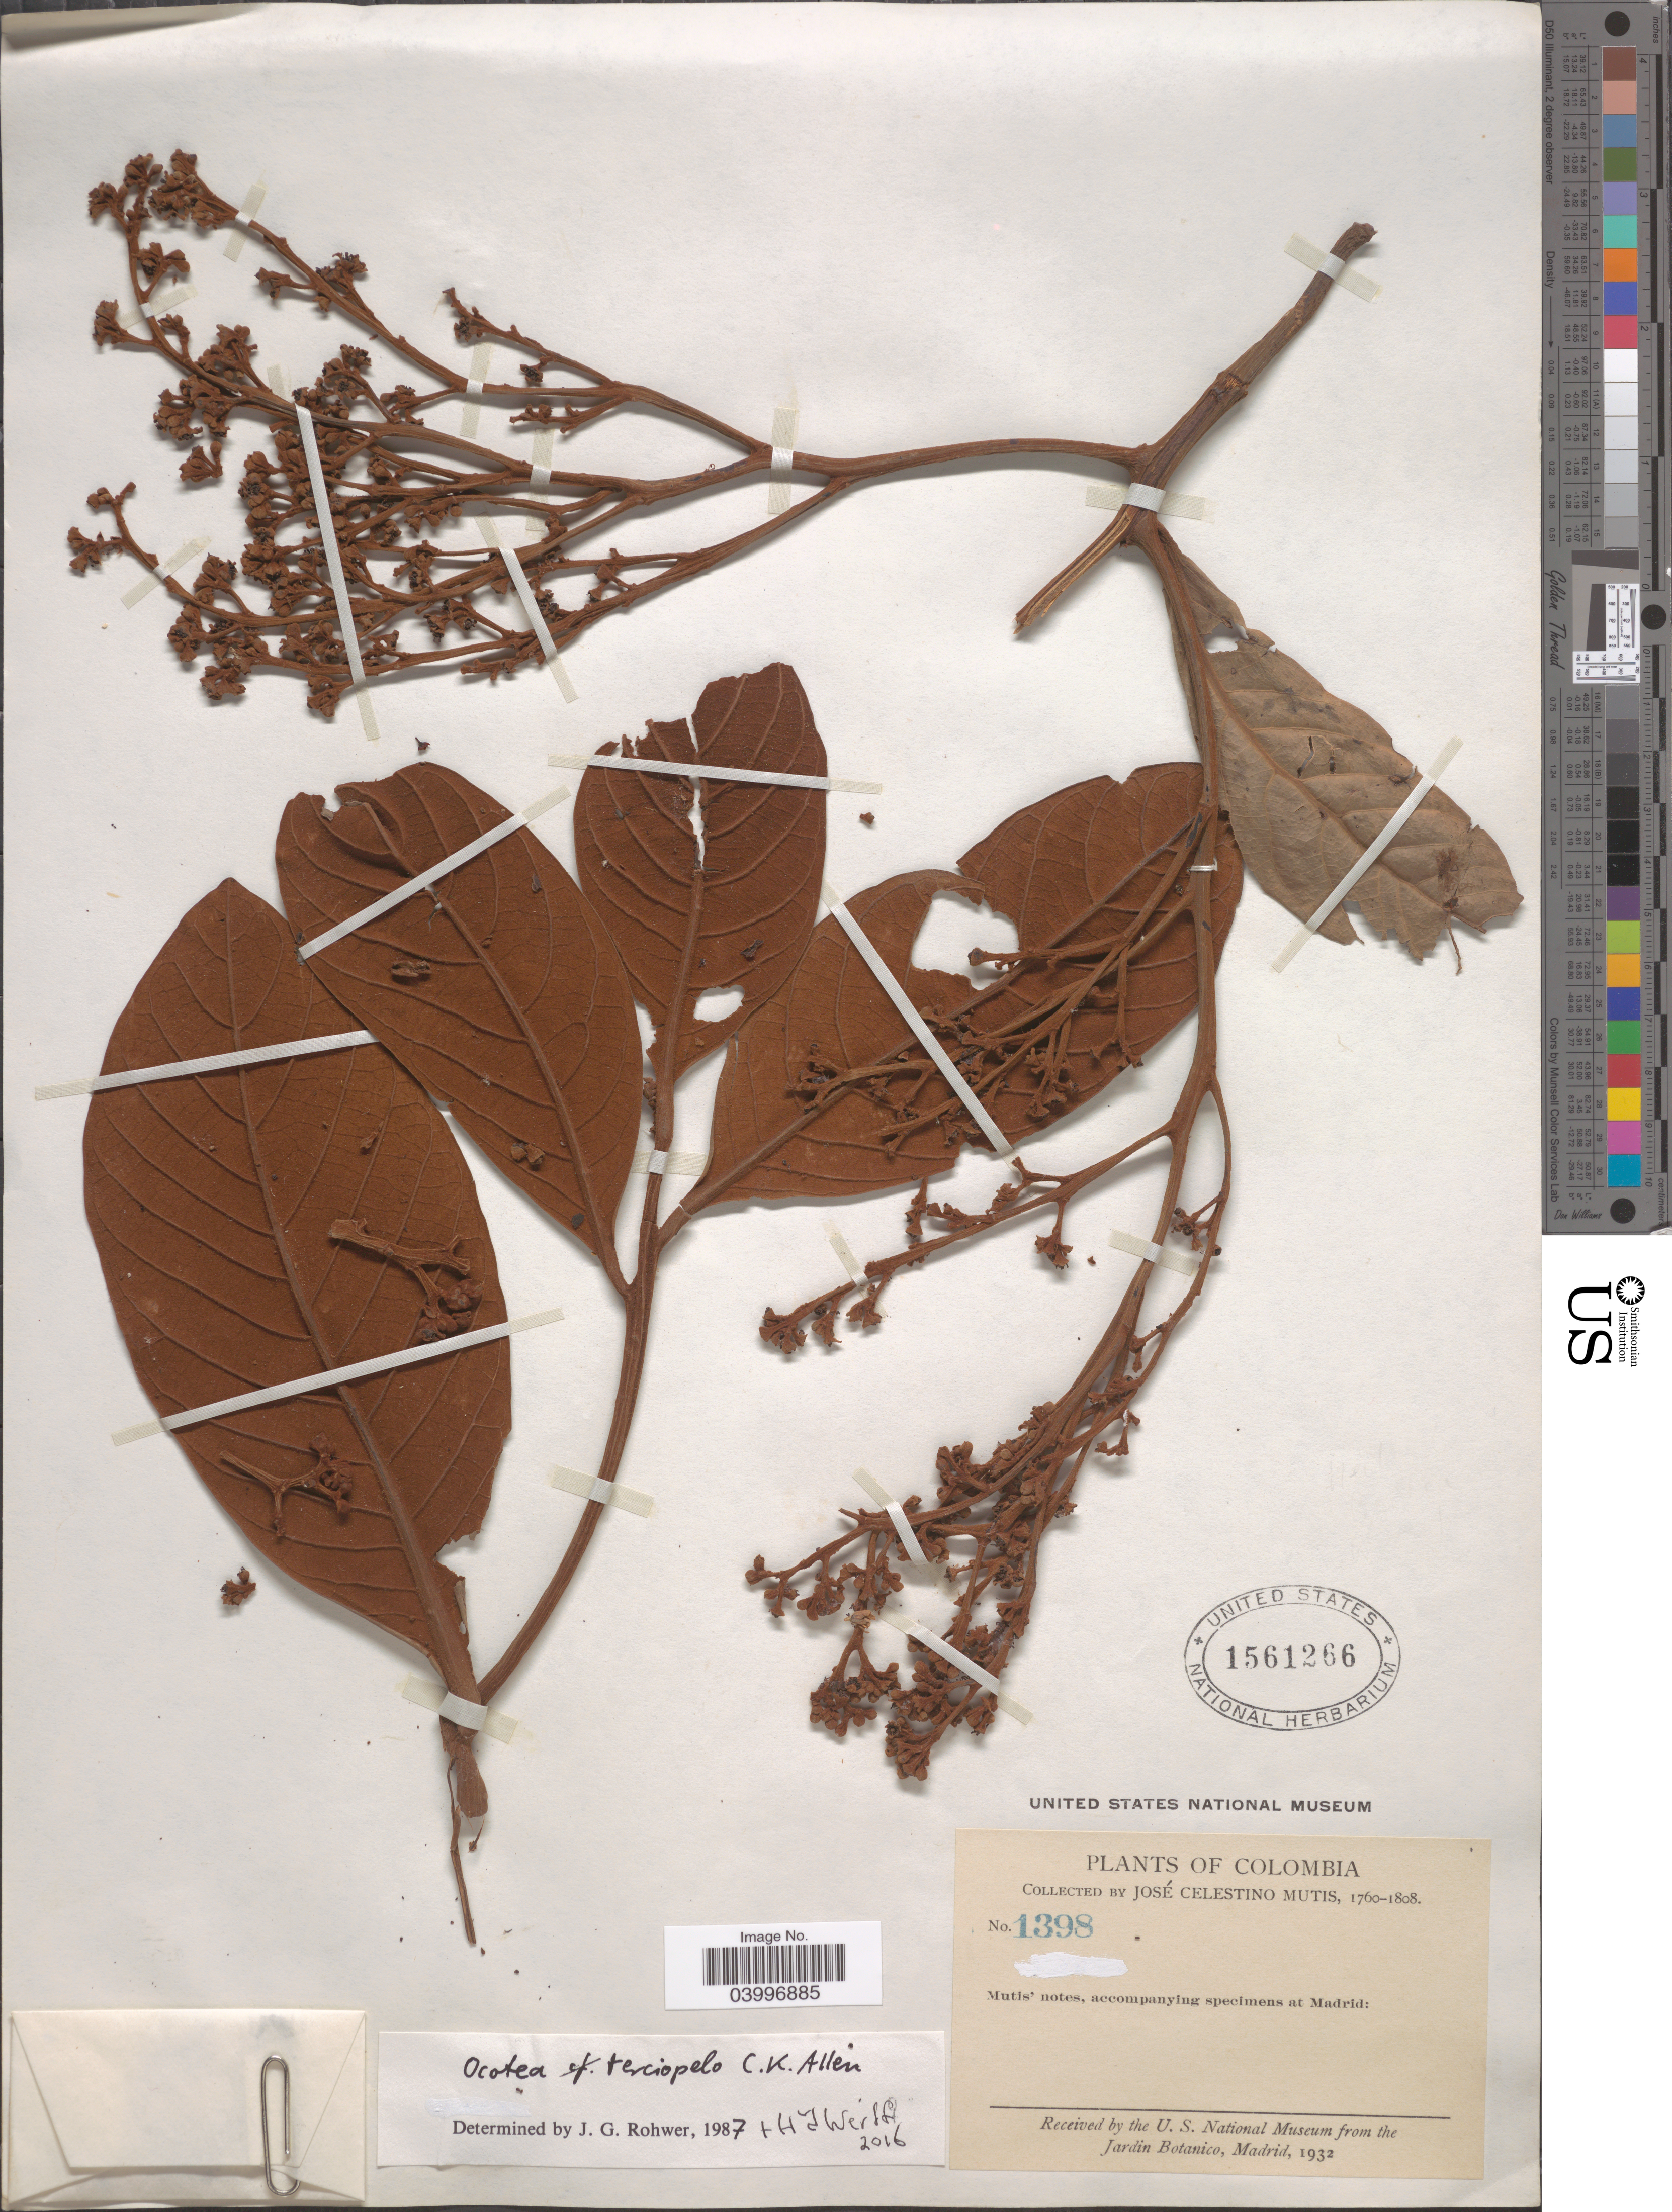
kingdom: Plantae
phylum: Tracheophyta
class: Magnoliopsida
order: Laurales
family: Lauraceae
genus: Ocotea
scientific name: Ocotea terciopelo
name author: C.K. Allen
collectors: J. C. B. Mutis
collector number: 1398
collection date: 1760/1808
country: Colombia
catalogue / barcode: US 1561266